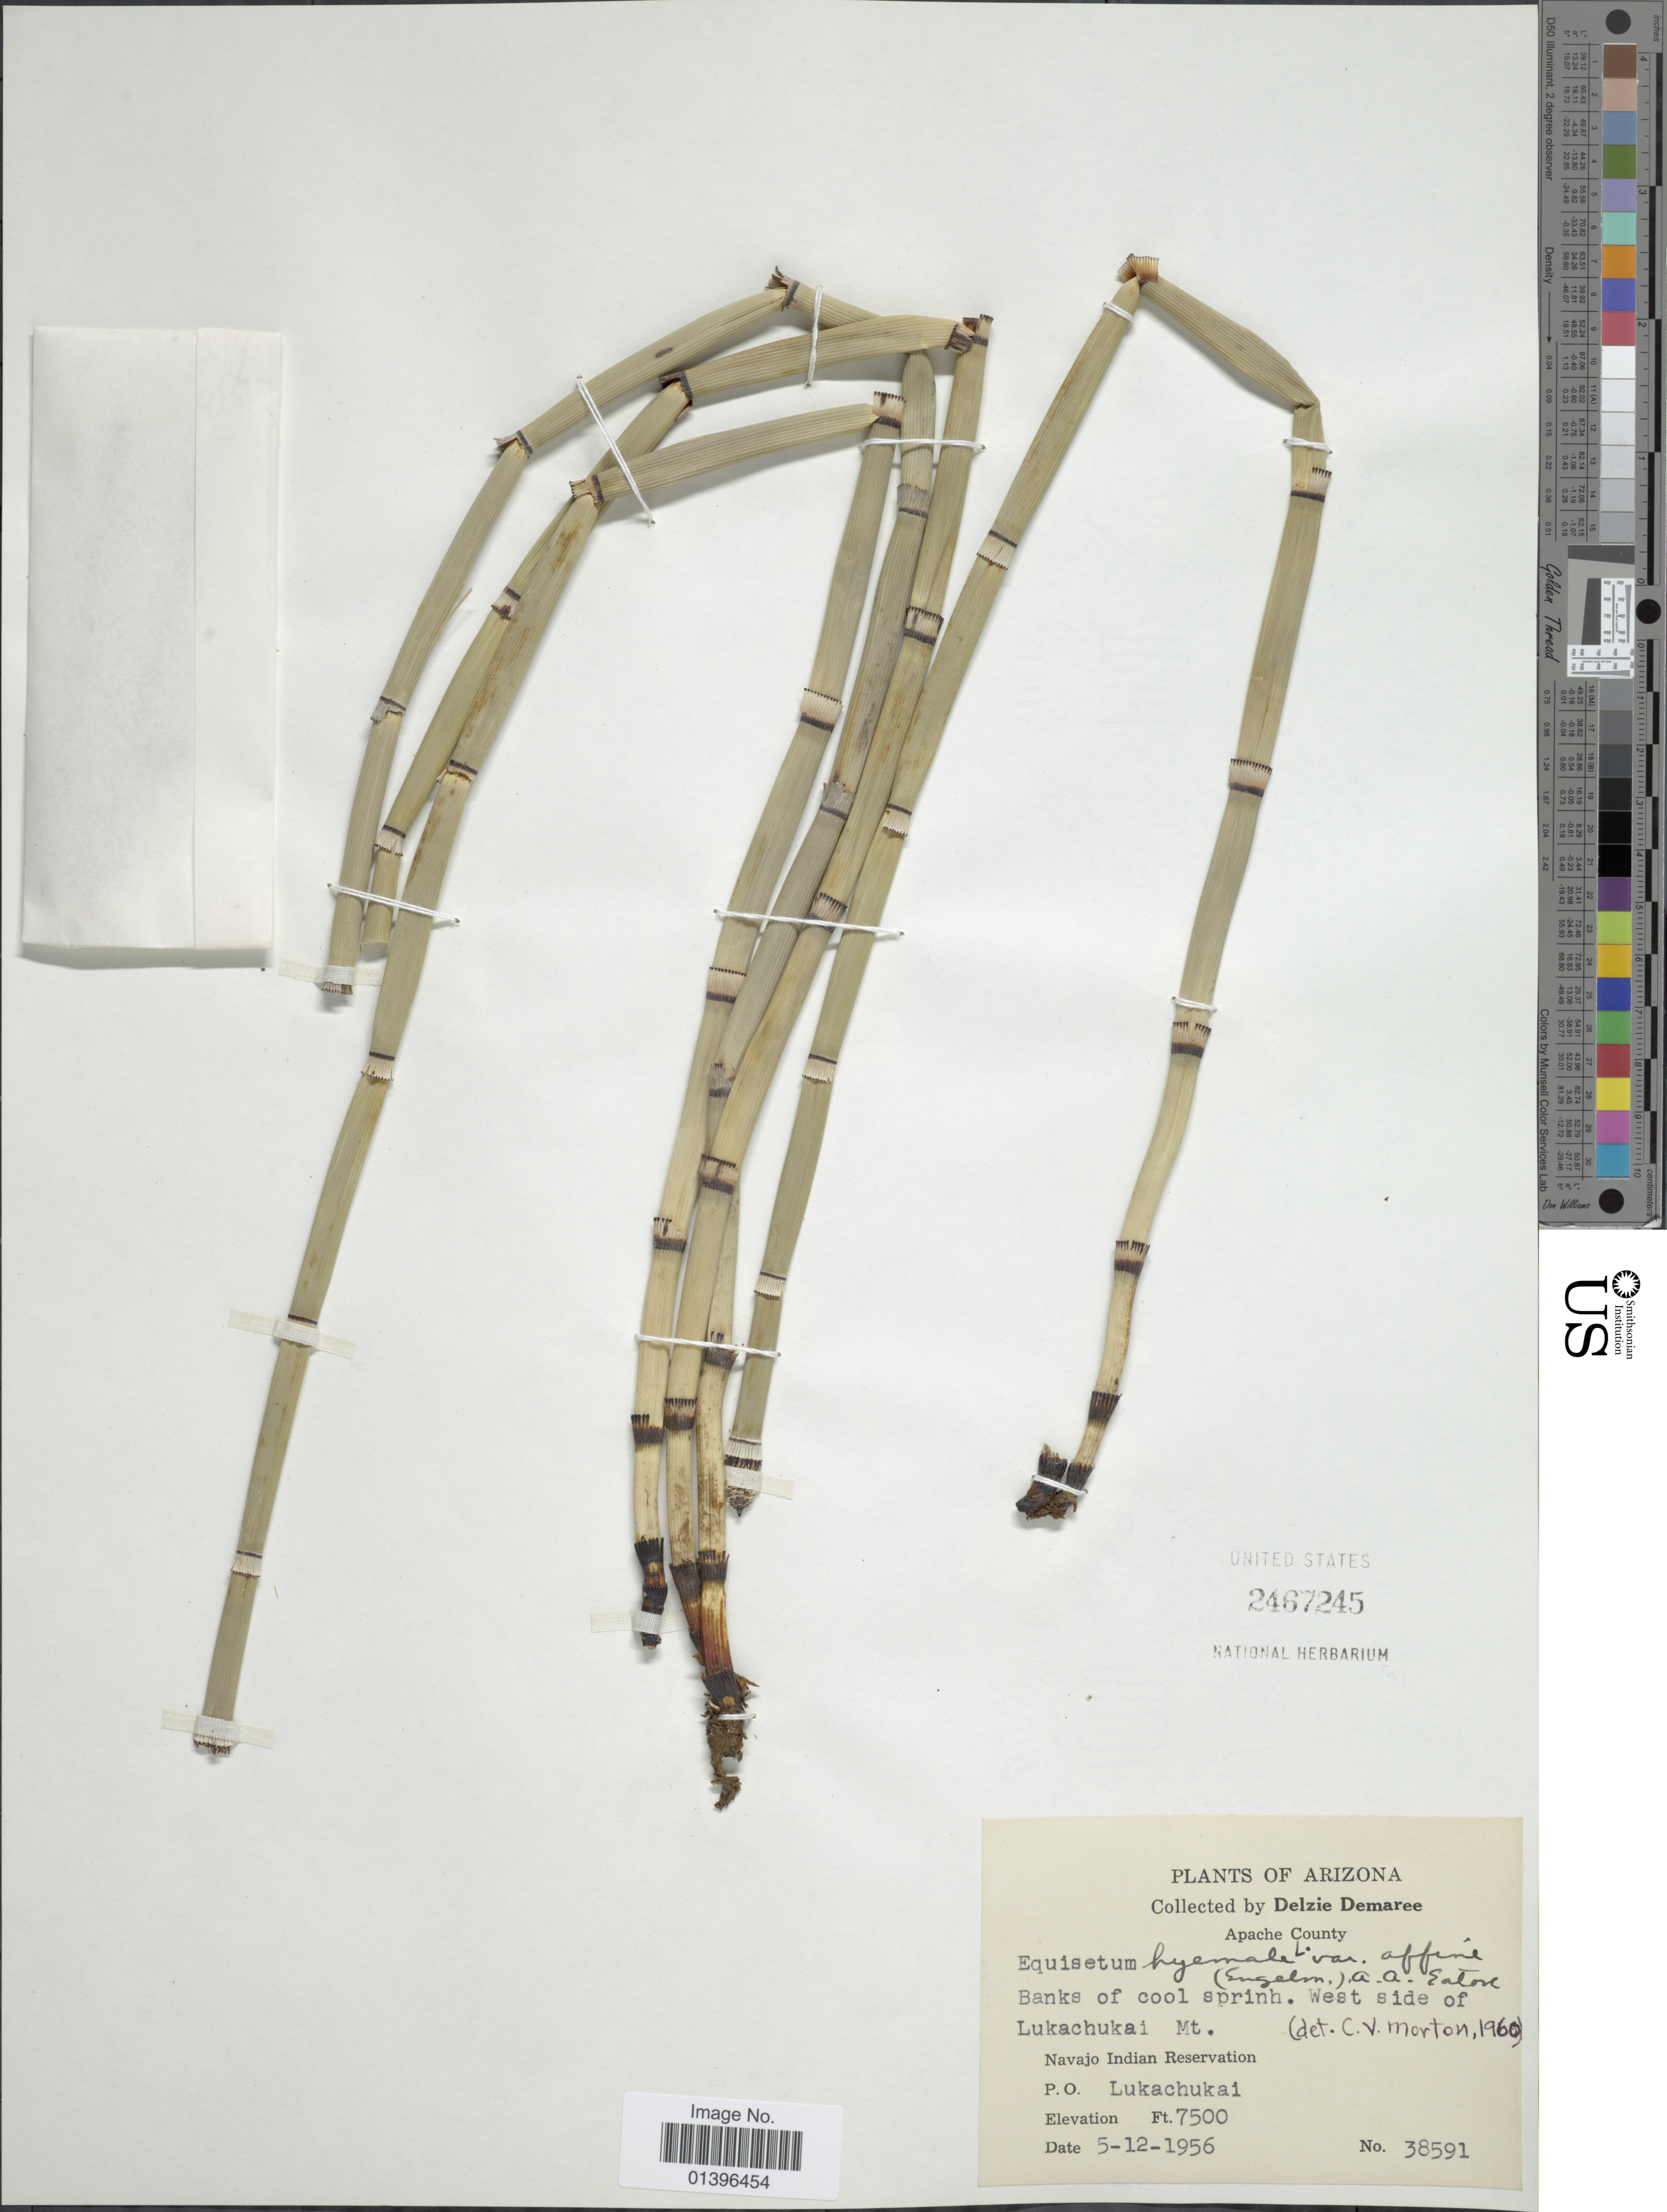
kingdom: Plantae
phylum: Tracheophyta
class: Polypodiopsida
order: Equisetales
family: Equisetaceae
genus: Equisetum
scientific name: Equisetum hyemale var. affine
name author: (Engelm.) A.A. Eaton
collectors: D. Demaree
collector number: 38591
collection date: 1956-05-12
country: United States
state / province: Arizona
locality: Apache County. Banks of cool sprinh. West side of Lukachukai Mt. Navajo Indian Reservation. P.O. Lukachukai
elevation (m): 2286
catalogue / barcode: US 2467245